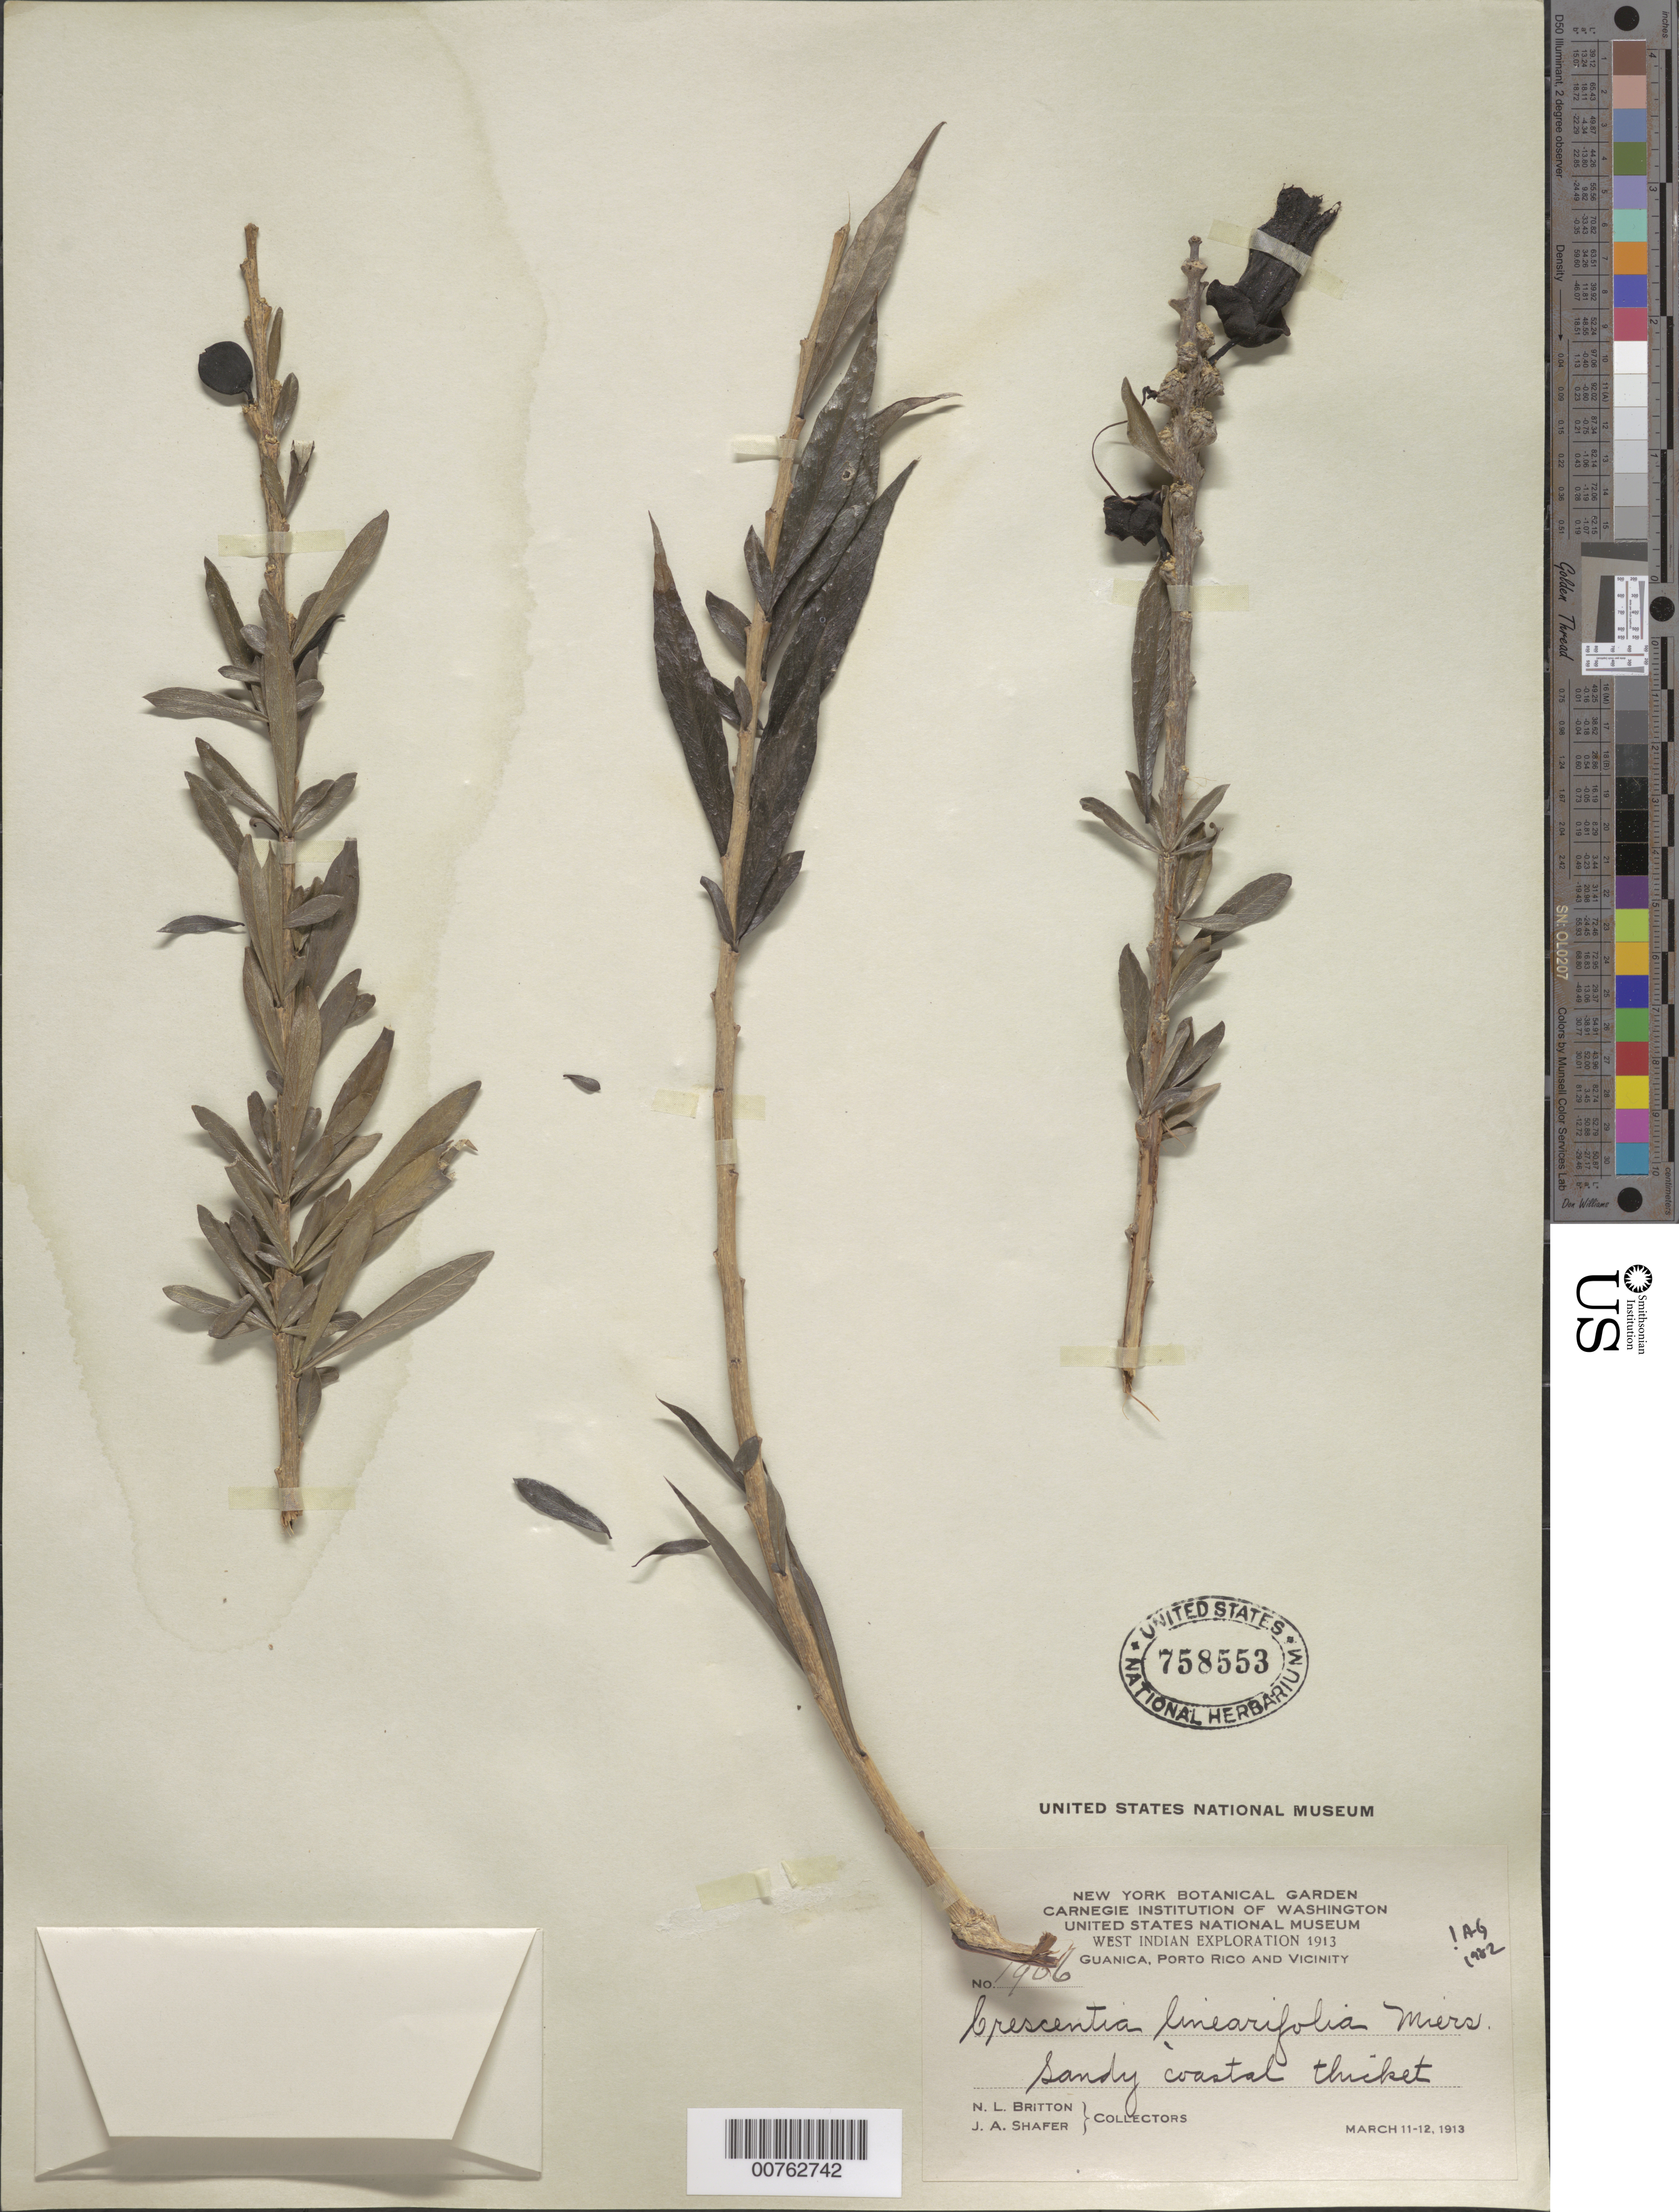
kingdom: Plantae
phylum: Tracheophyta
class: Magnoliopsida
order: Lamiales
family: Bignoniaceae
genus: Crescentia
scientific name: Crescentia linearifolia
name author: Miers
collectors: N. Britton & J. A. Shafer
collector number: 1906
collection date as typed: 11 Mar 1913 to 12 Mar 1913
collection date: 1913-03-11/1913-03-12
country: Puerto Rico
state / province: Guánica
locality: Guanica.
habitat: Sandy coastal thicket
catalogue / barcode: US 758553